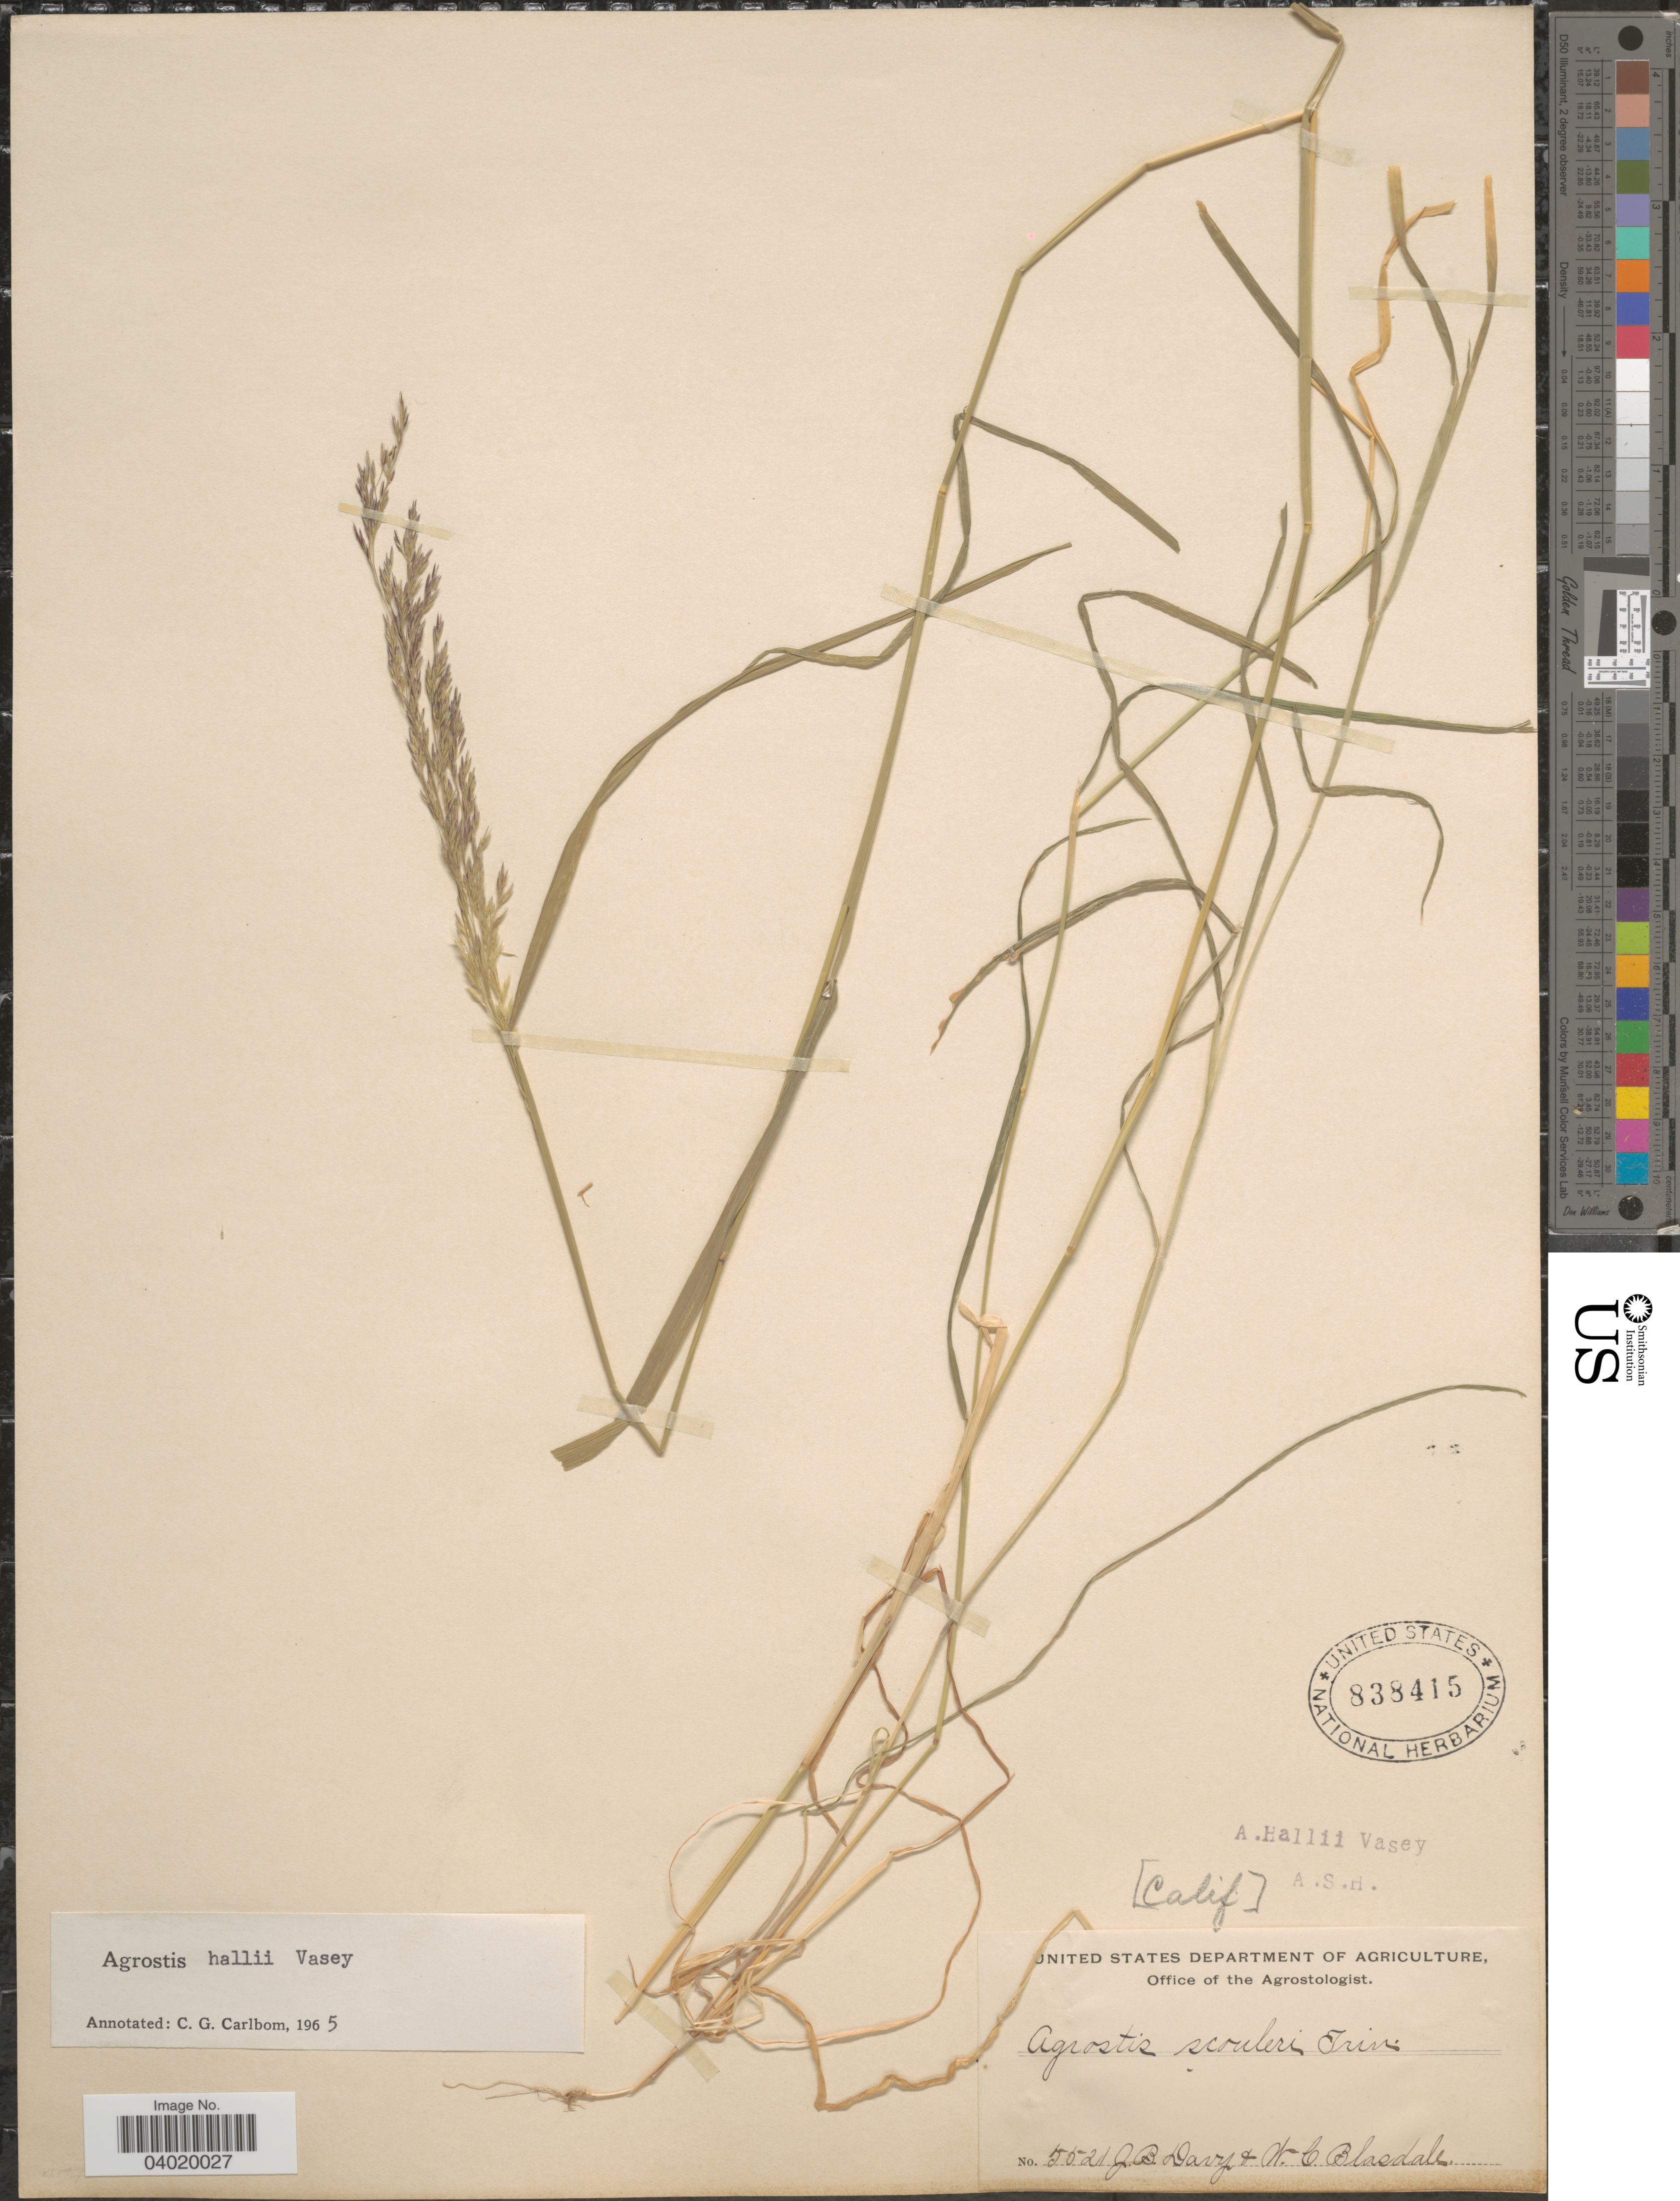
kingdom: Plantae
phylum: Tracheophyta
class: Liliopsida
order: Poales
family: Poaceae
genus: Agrostis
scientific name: Agrostis hallii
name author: Vasey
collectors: J. Burtt Davy & W. Blasdale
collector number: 5521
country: United States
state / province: California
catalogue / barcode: US 838415